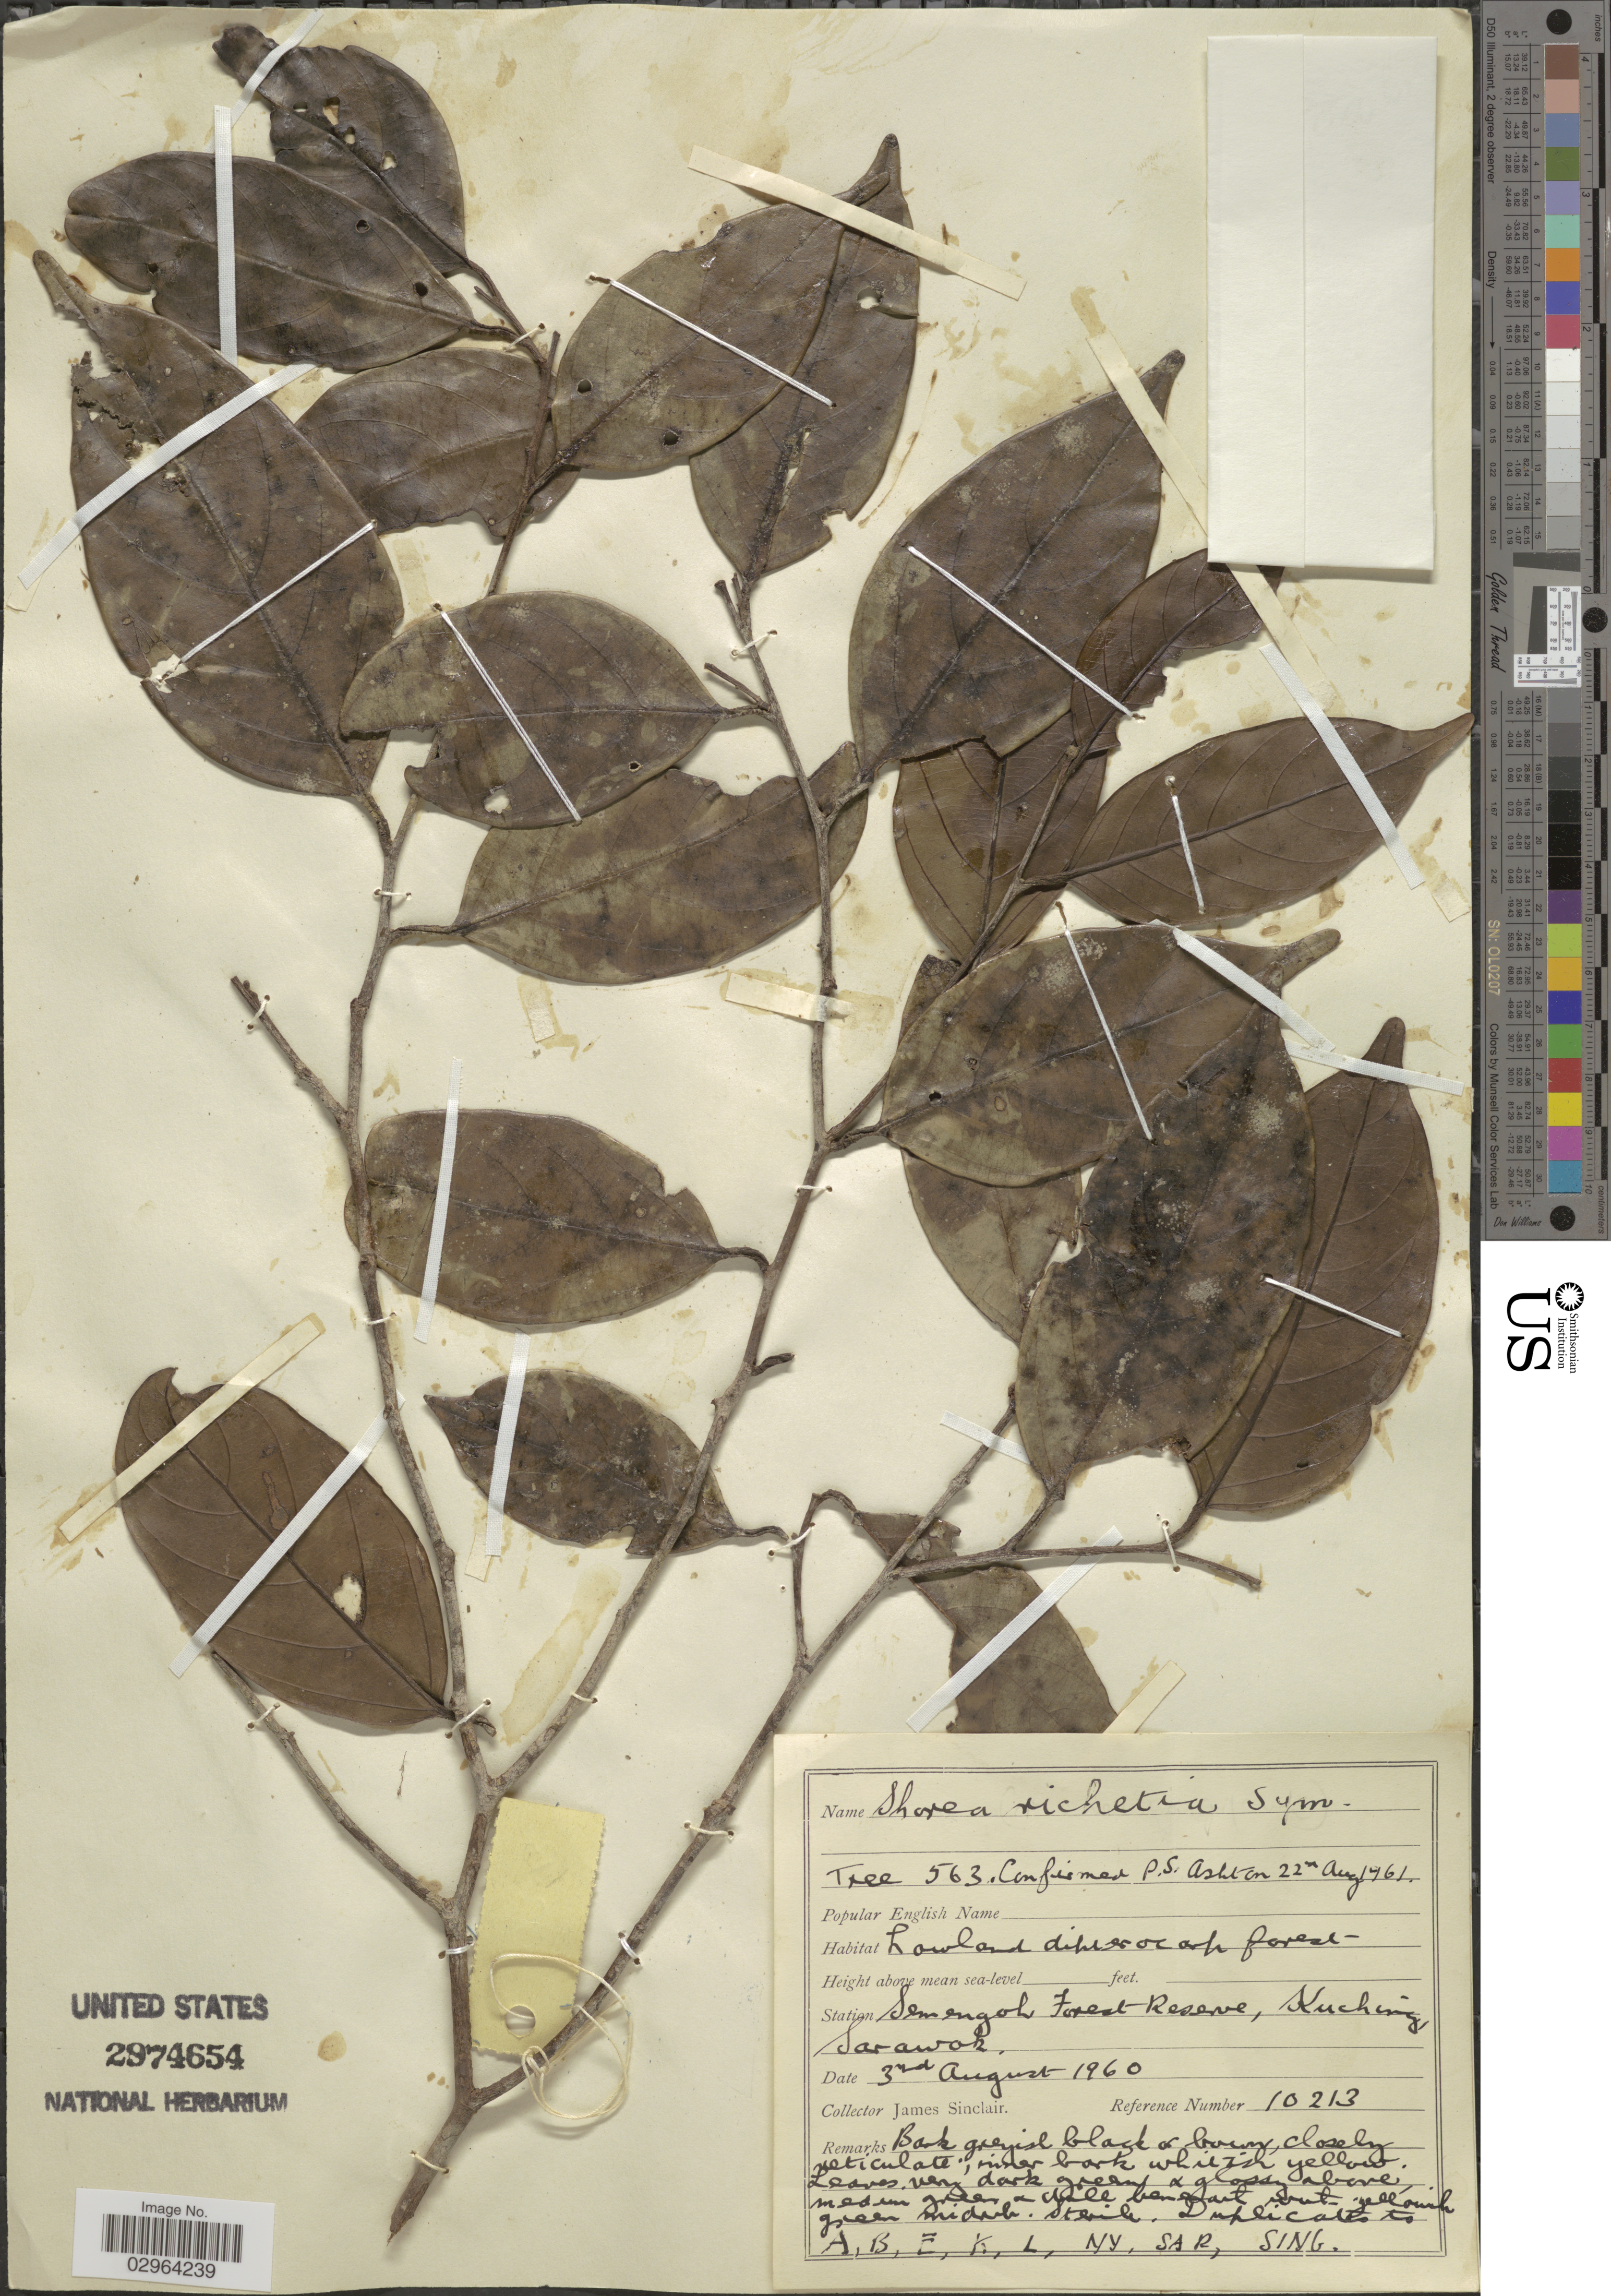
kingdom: Plantae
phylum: Tracheophyta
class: Magnoliopsida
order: Malvales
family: Dipterocarpaceae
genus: Shorea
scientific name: Shorea richetia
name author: Symington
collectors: J. Sinclair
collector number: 10213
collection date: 1960-08-03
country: Malaysia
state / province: Sarawak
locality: Station Semengoh Forest Reserve, Kuching.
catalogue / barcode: US 2974654